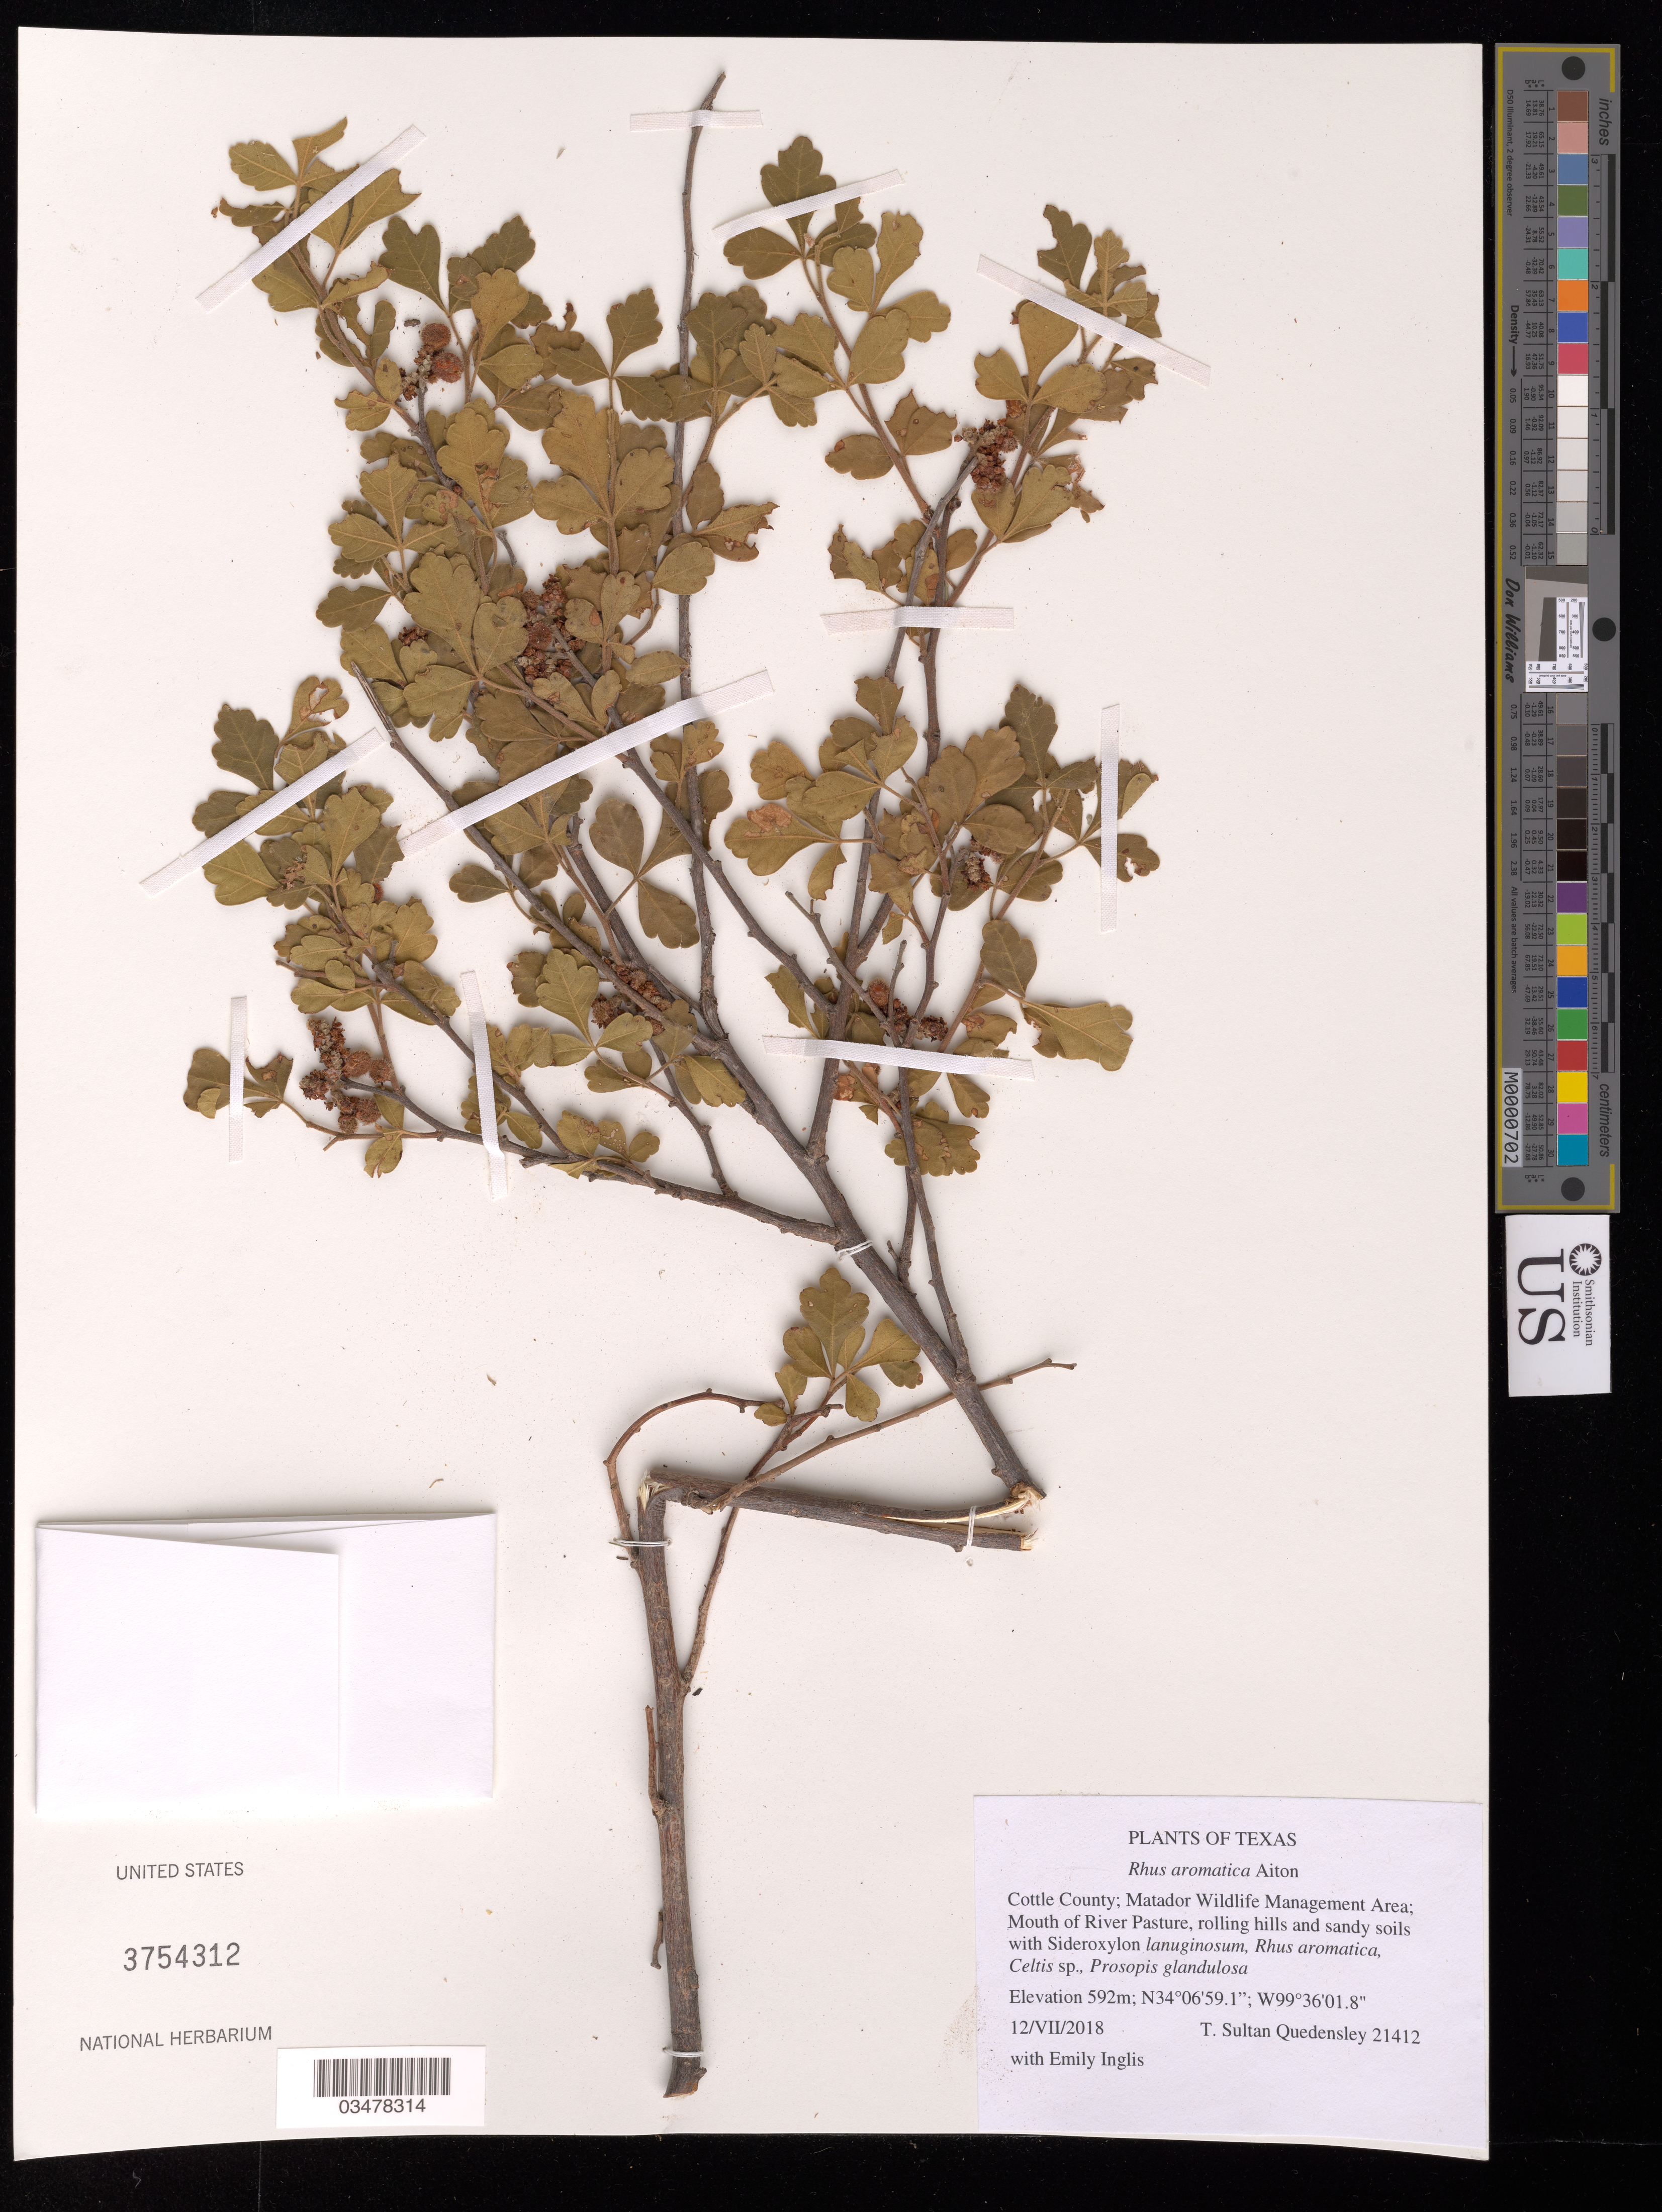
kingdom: Plantae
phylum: Tracheophyta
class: Magnoliopsida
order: Sapindales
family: Anacardiaceae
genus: Rhus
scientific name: Rhus aromatica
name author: Aiton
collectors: T. S. Quedensley & E. Inglis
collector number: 21412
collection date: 2018-07-12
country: United States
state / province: Texas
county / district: Cottle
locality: Matador Wildlife Management Area. Mouth of River Pasture.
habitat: Rolling hills and sandy soils with Sideroxylon lanuginosum, Rhus aromatica, Celtis sp., Prosopis glandulosa.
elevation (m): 592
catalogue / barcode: US 3754312